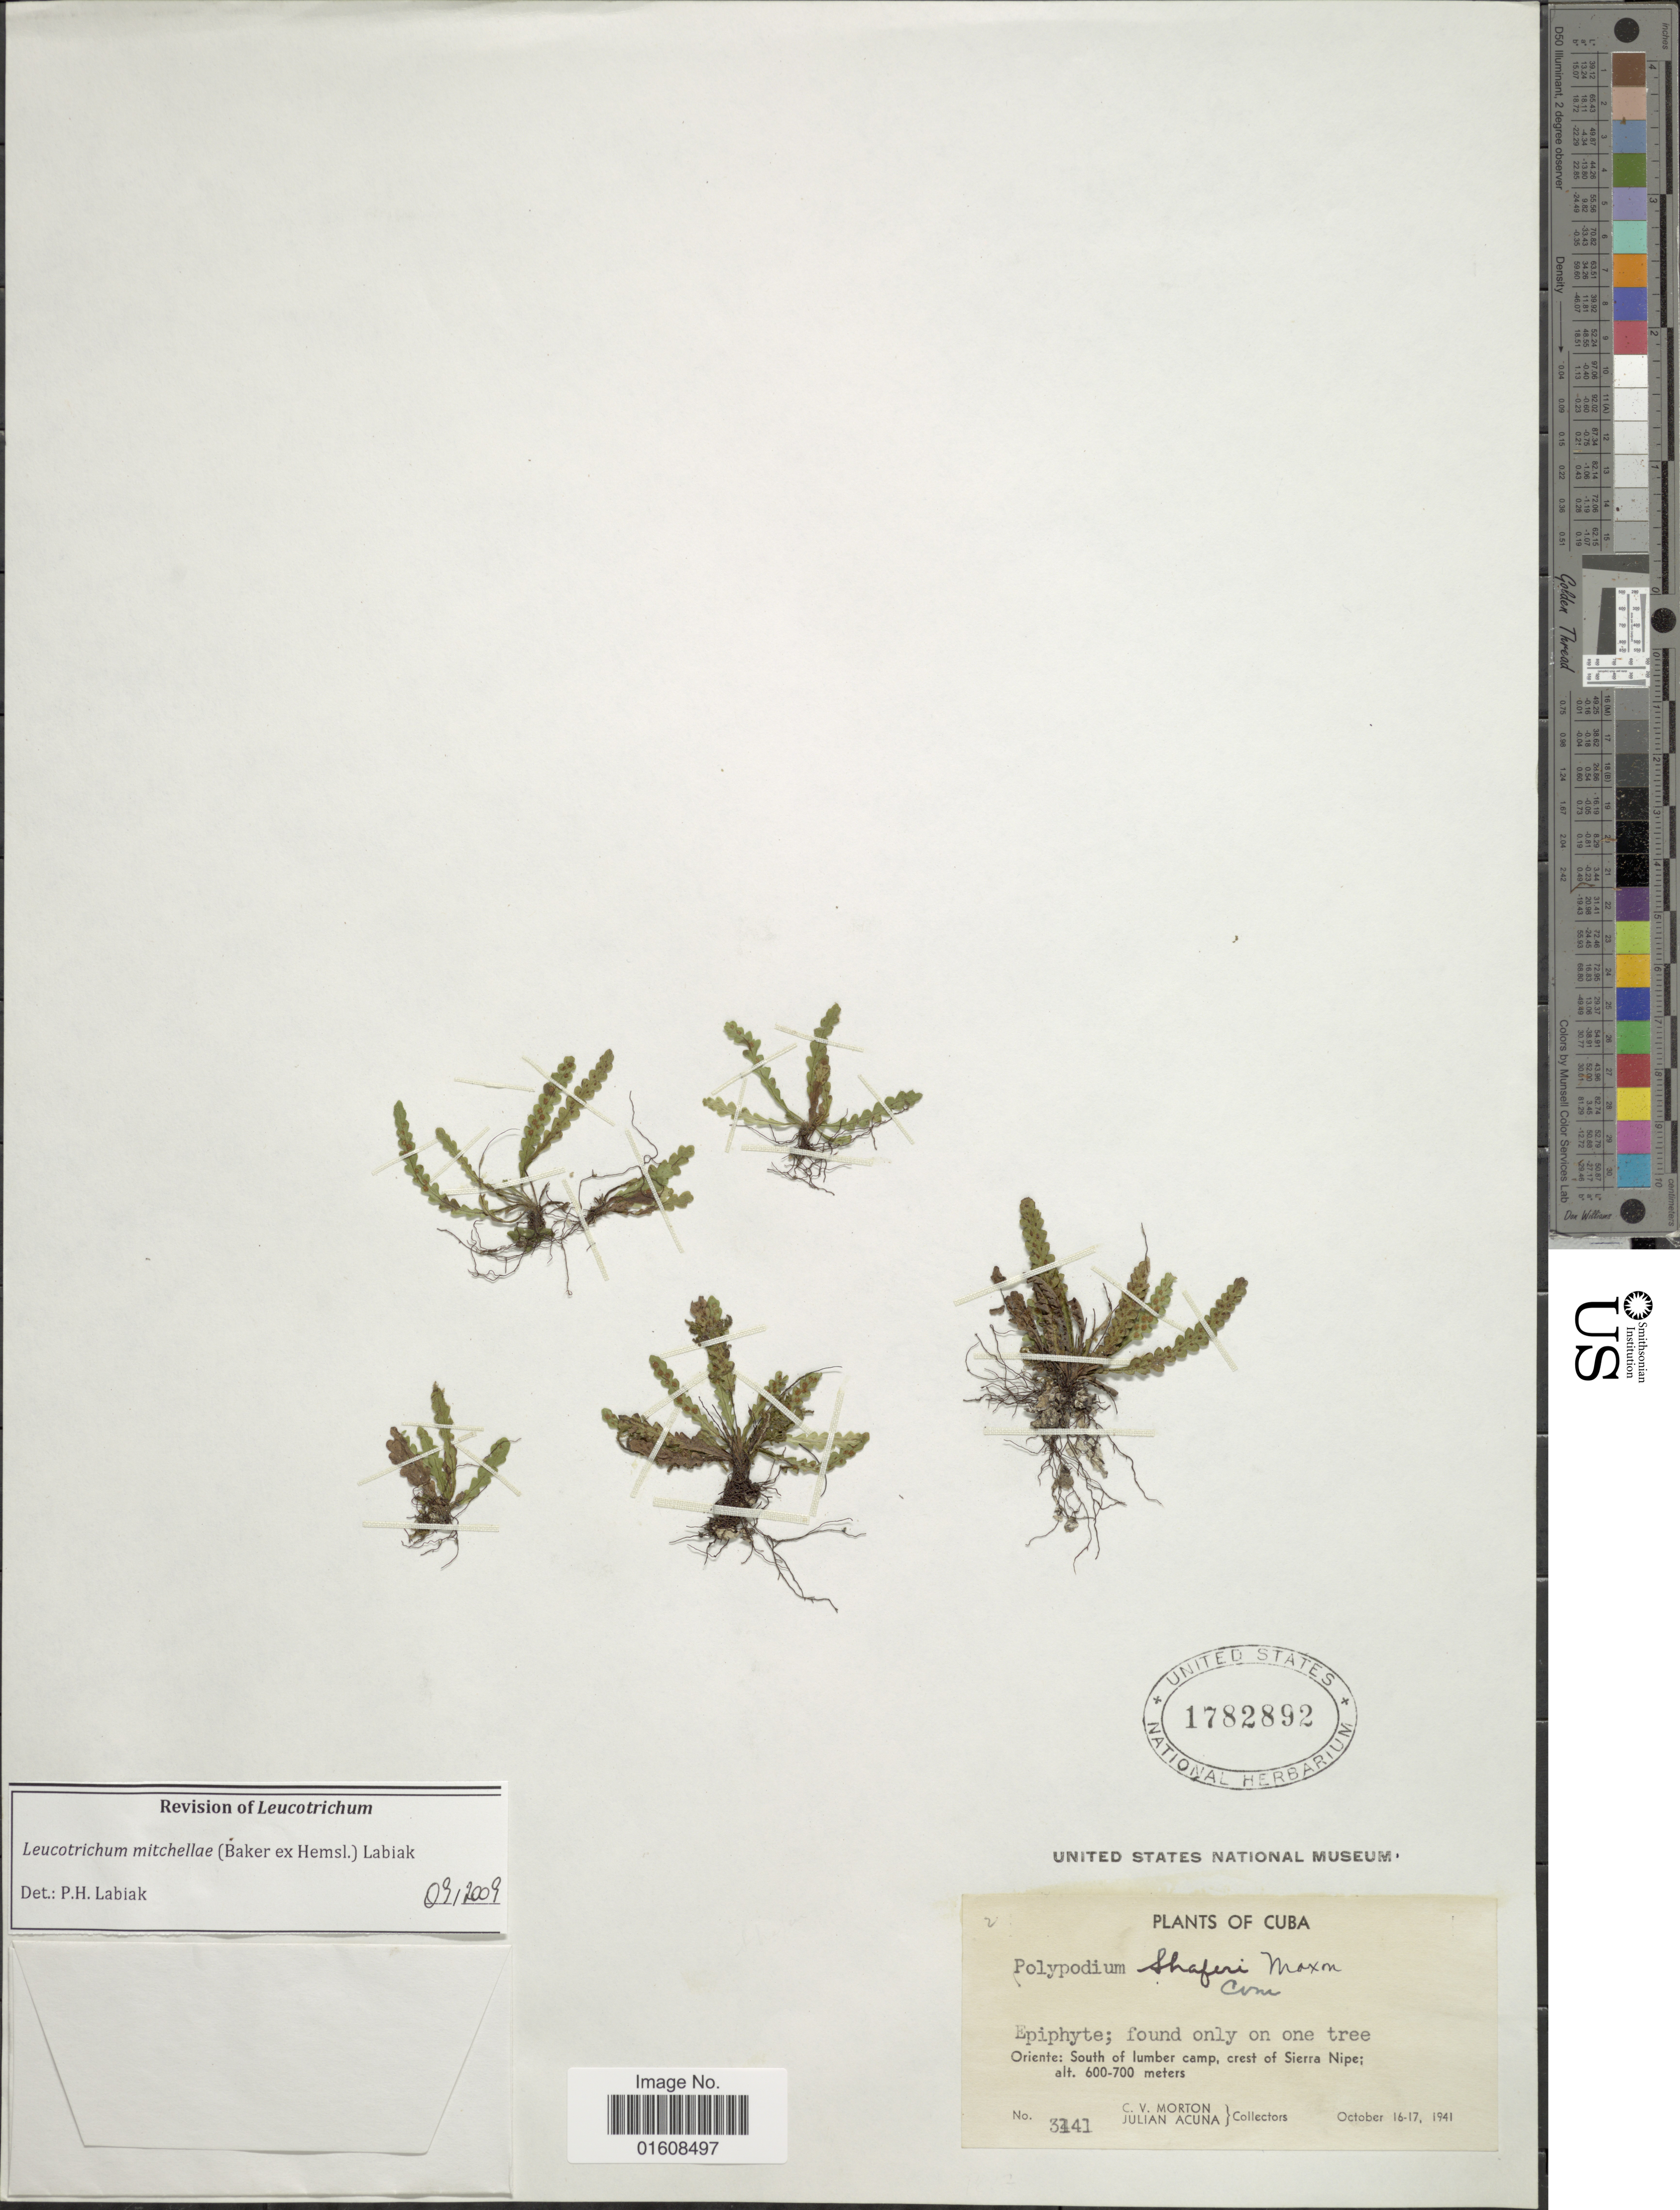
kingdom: Plantae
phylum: Tracheophyta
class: Polypodiopsida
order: Polypodiales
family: Polypodiaceae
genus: Leucotrichum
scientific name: Leucotrichum mitchelliae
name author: (Baker) Labiak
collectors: C. V. Morton & J. B. Acuña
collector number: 3141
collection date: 1941-10-16/1941-10-17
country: Cuba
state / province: Oriente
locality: South of lumber camp, crest of Sierra Nipe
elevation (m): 600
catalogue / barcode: US 1782892